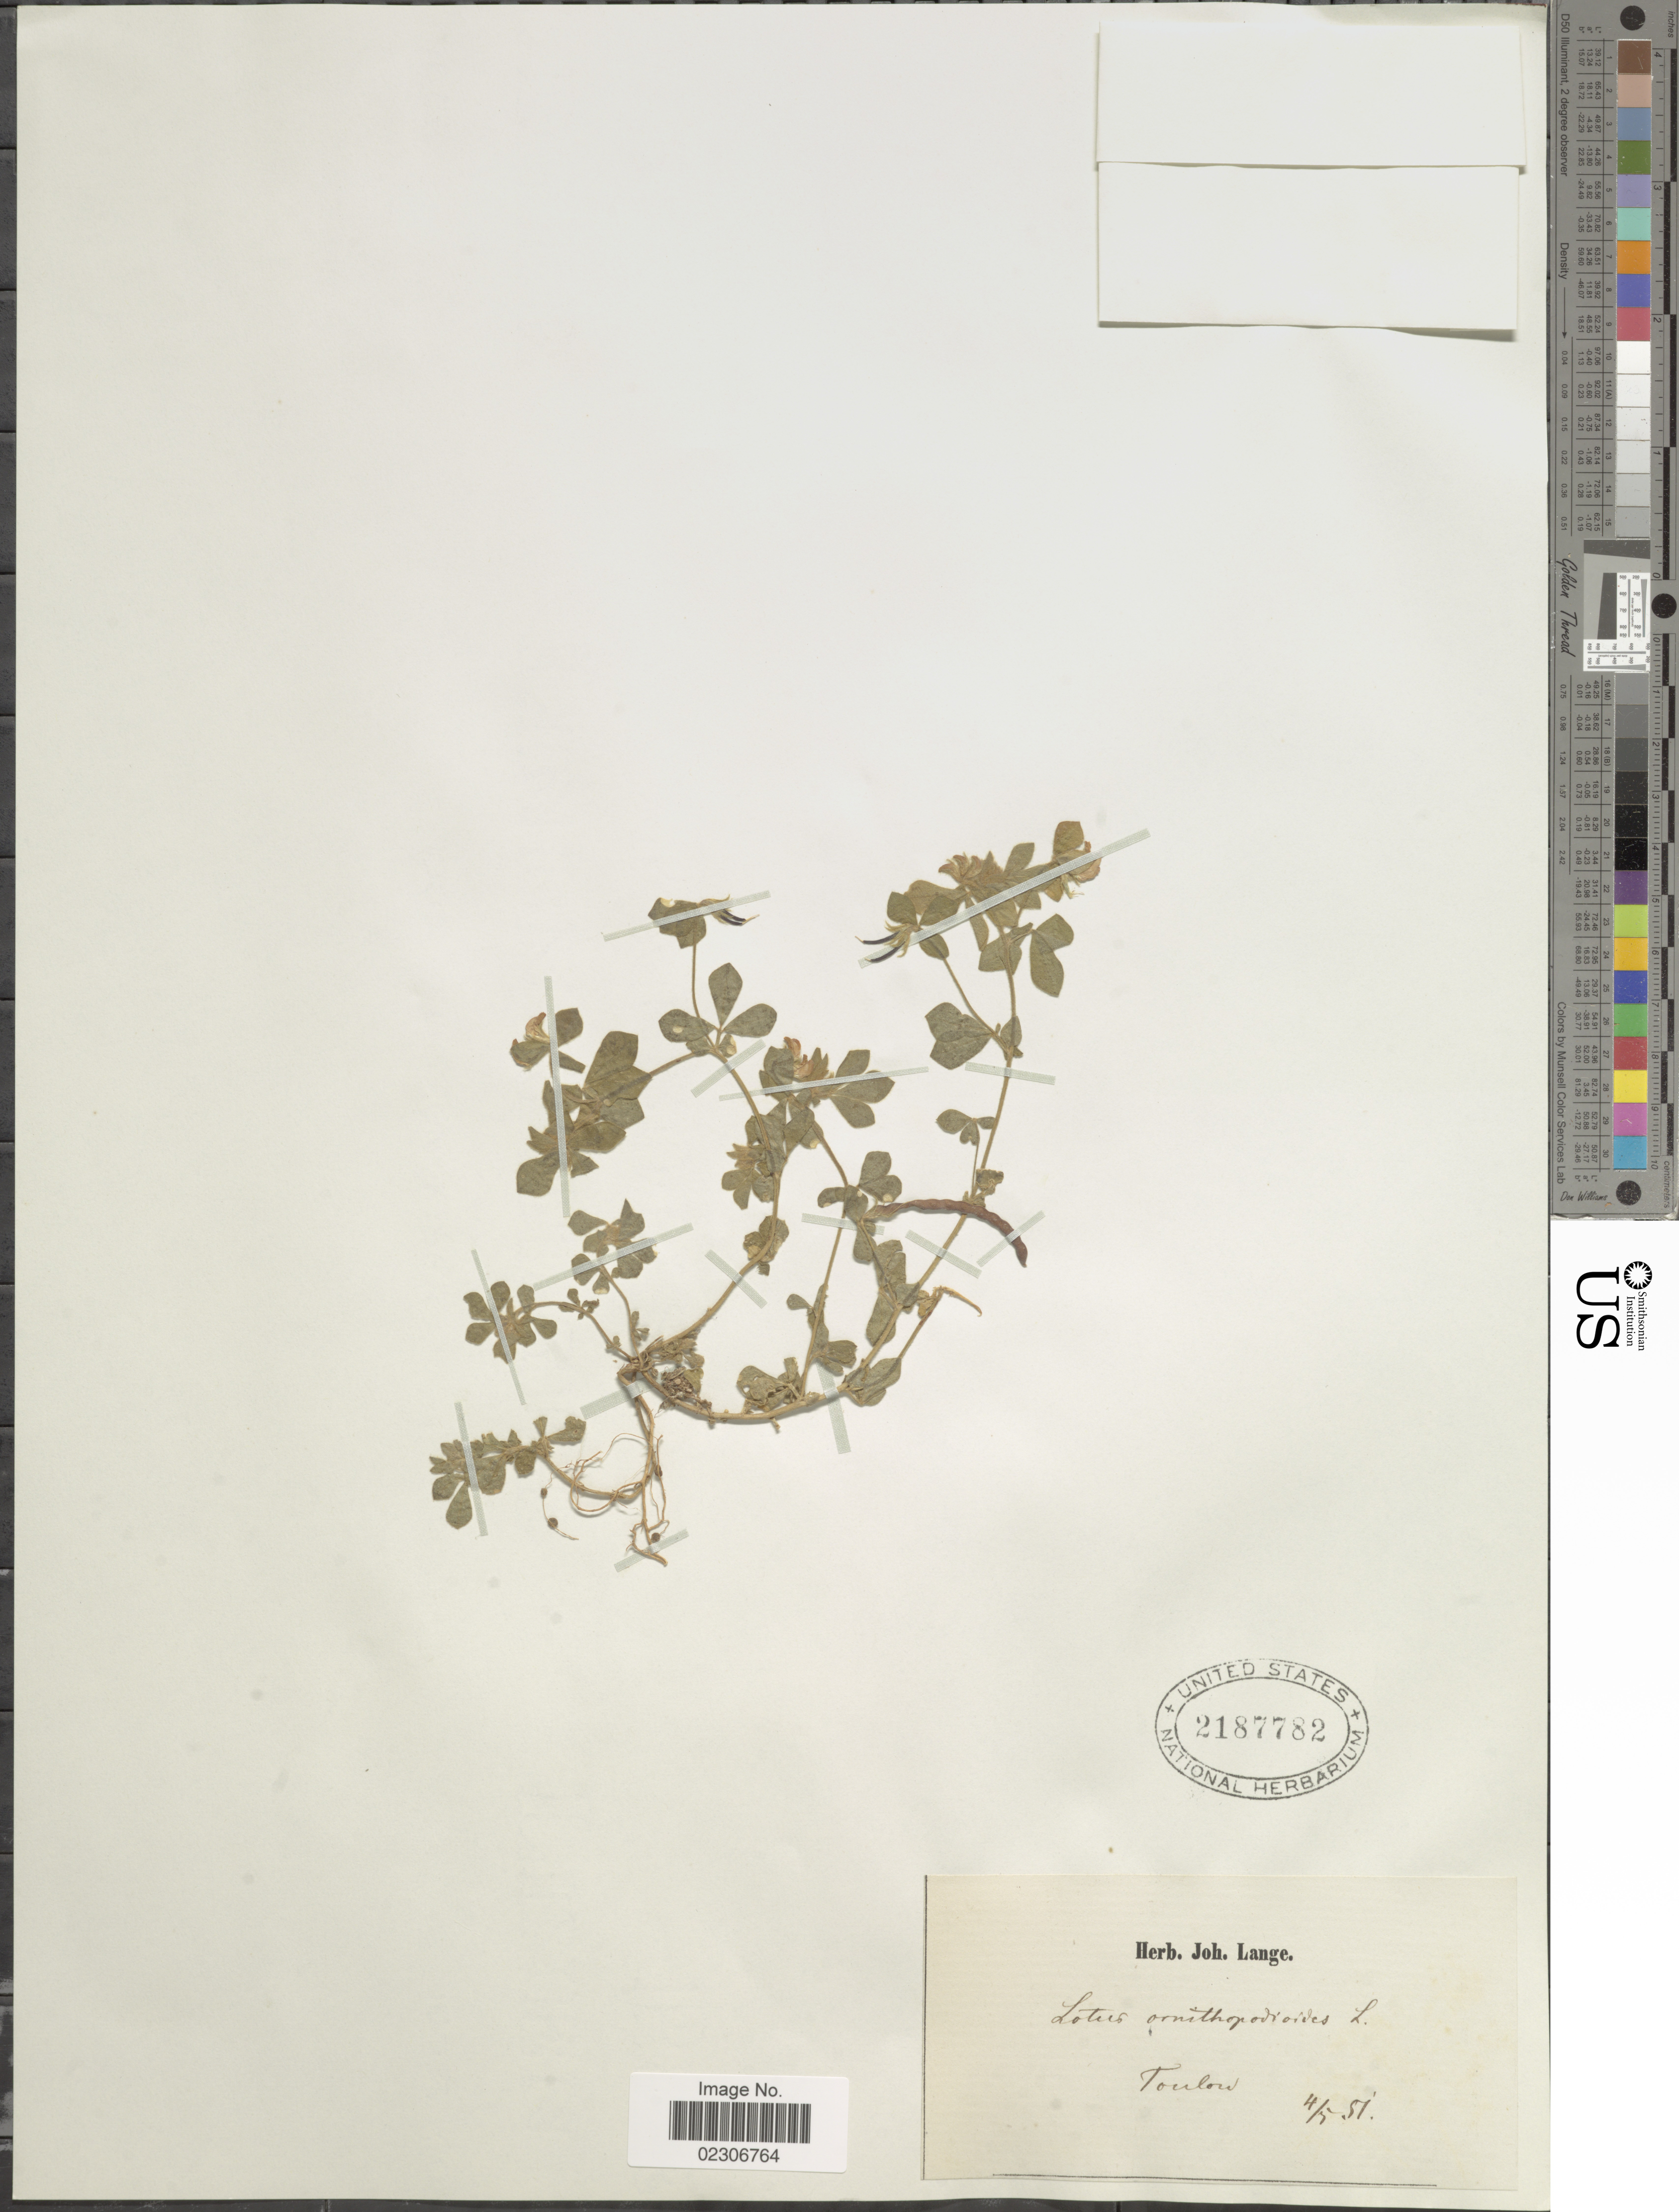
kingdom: Plantae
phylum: Tracheophyta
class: Magnoliopsida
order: Fabales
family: Fabaceae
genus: Lotus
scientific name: Lotus ornithopodioides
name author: L.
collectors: ex herb. Joh. Lange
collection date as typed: Transcribed d/m/y: 4/5/51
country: France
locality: Toulon.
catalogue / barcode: US 2187782